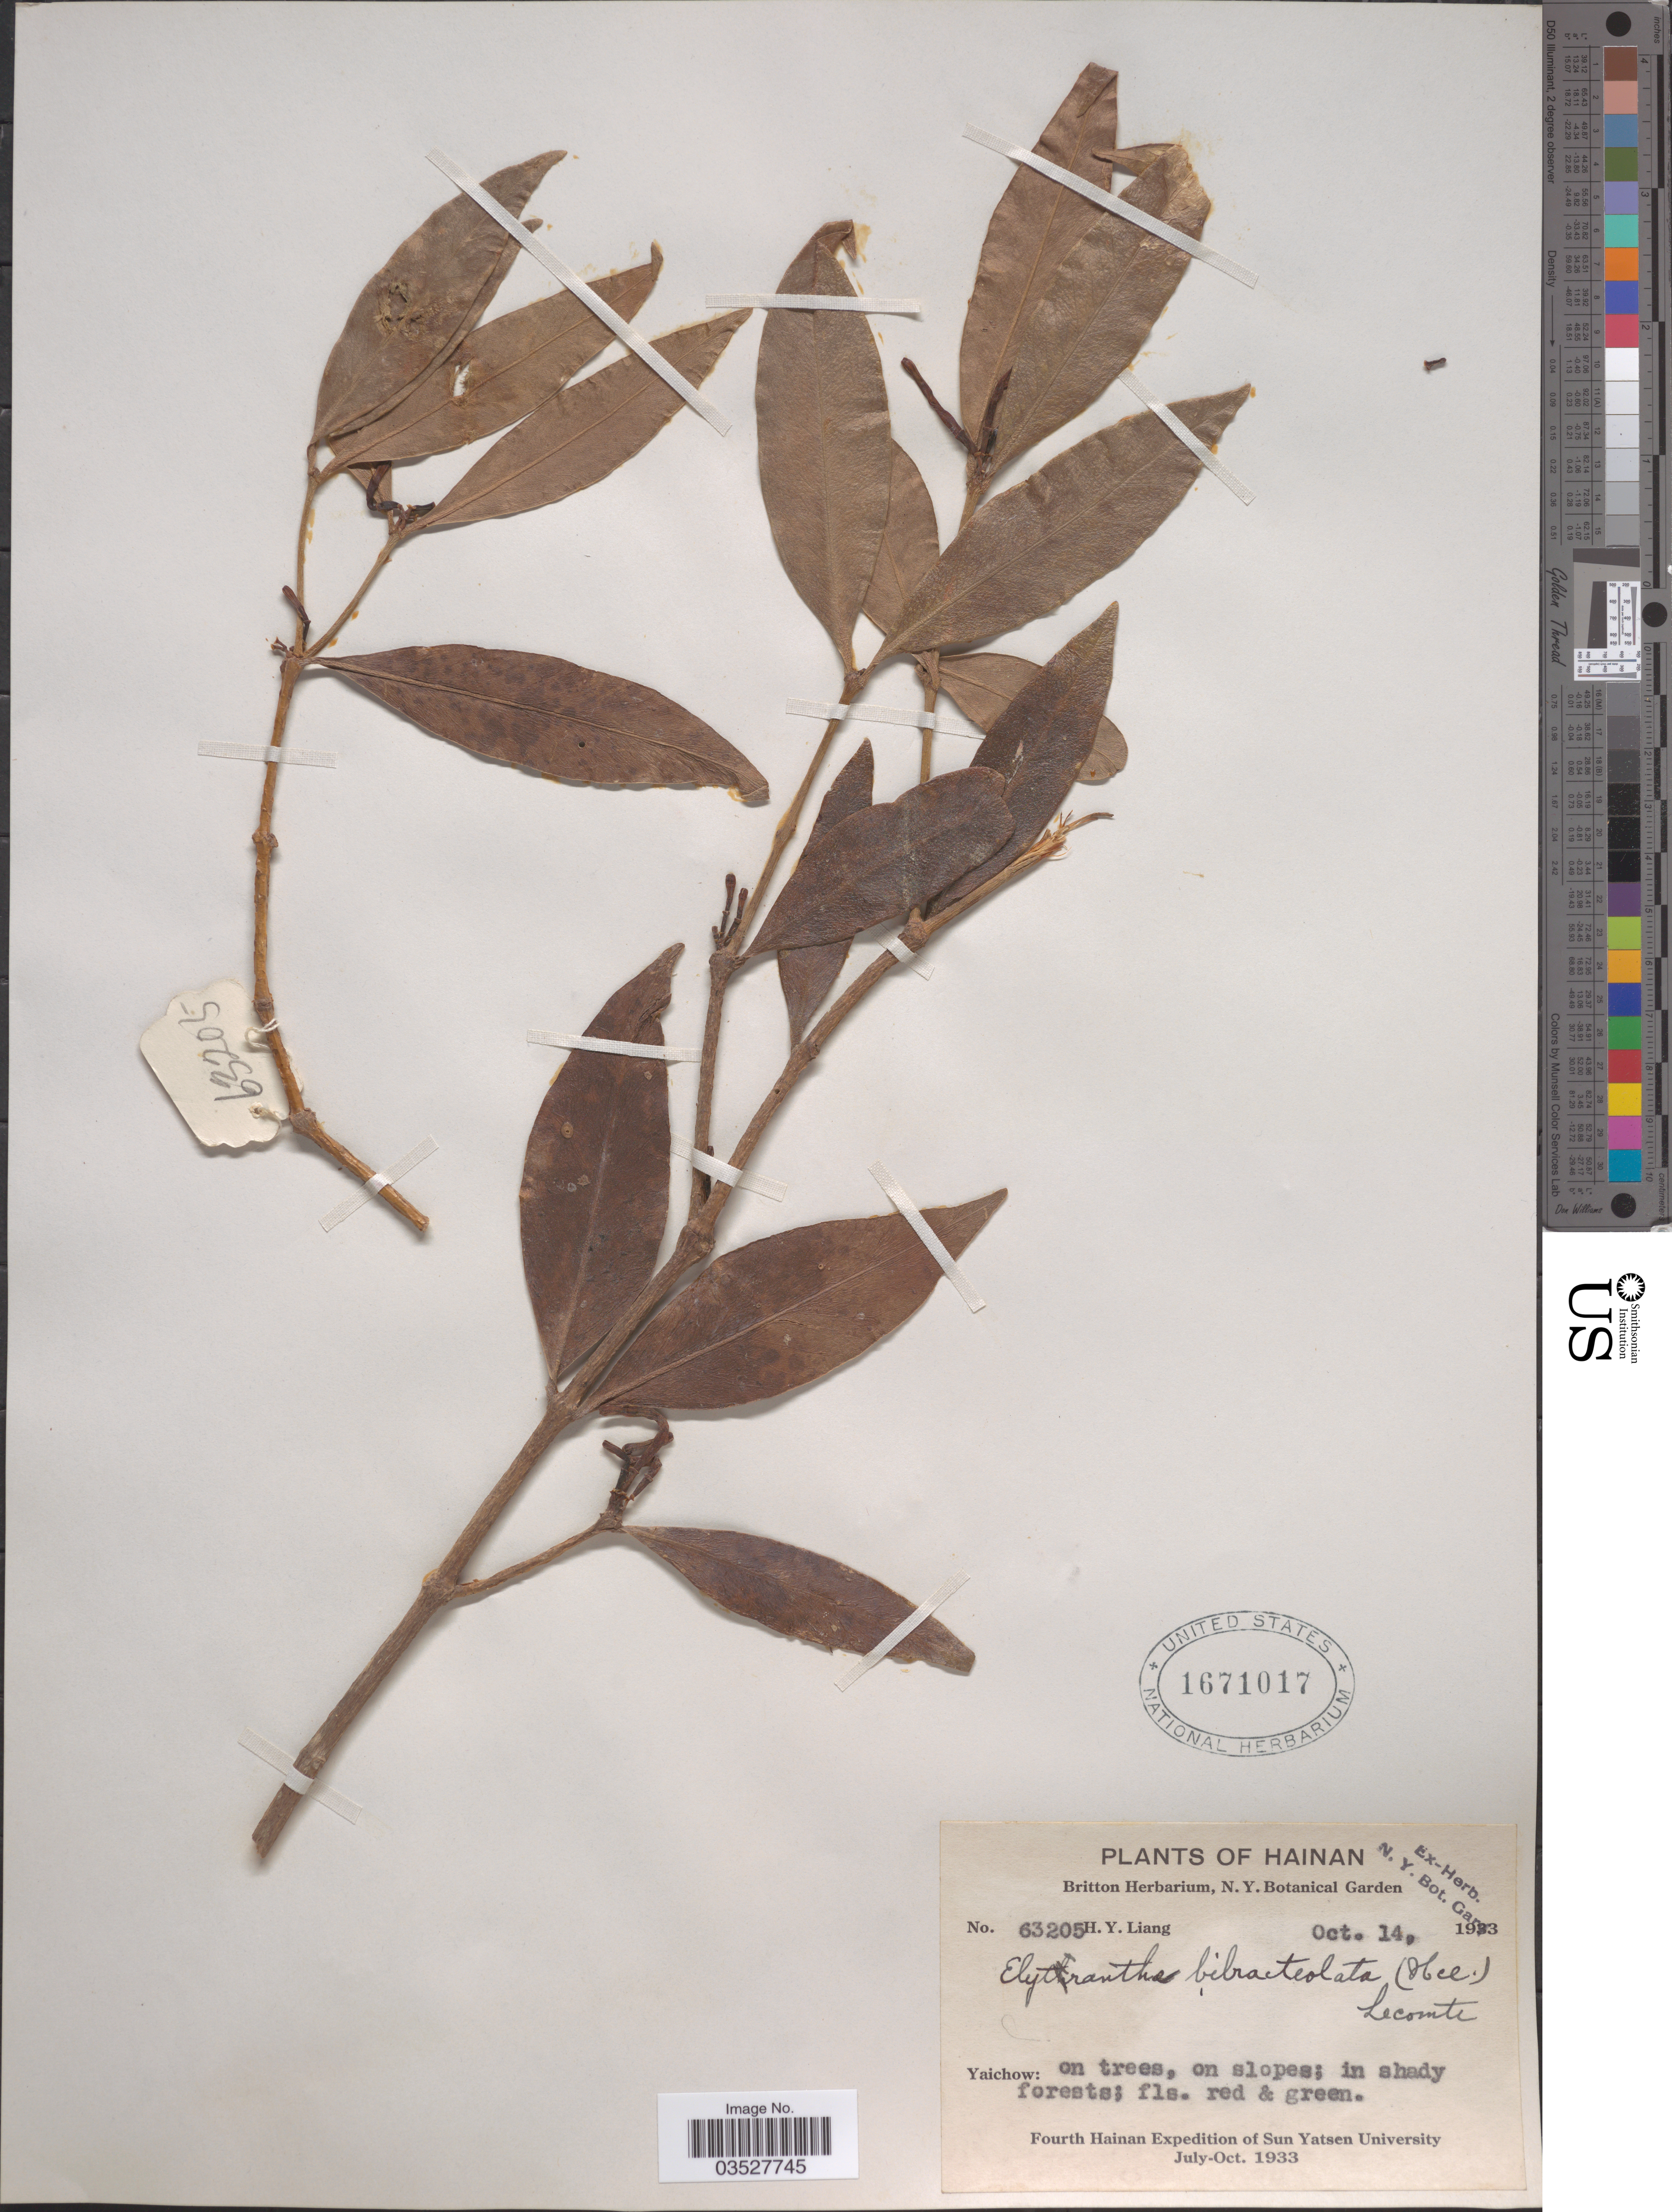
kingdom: Plantae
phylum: Tracheophyta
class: Magnoliopsida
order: Santalales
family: Loranthaceae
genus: Elytranthe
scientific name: Elytranthe bibracteolata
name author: (Hance) Lecomte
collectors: H. Y. Liang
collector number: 63205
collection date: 1933-10-14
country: China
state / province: Hainan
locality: Yaichow.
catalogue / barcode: US 1671017